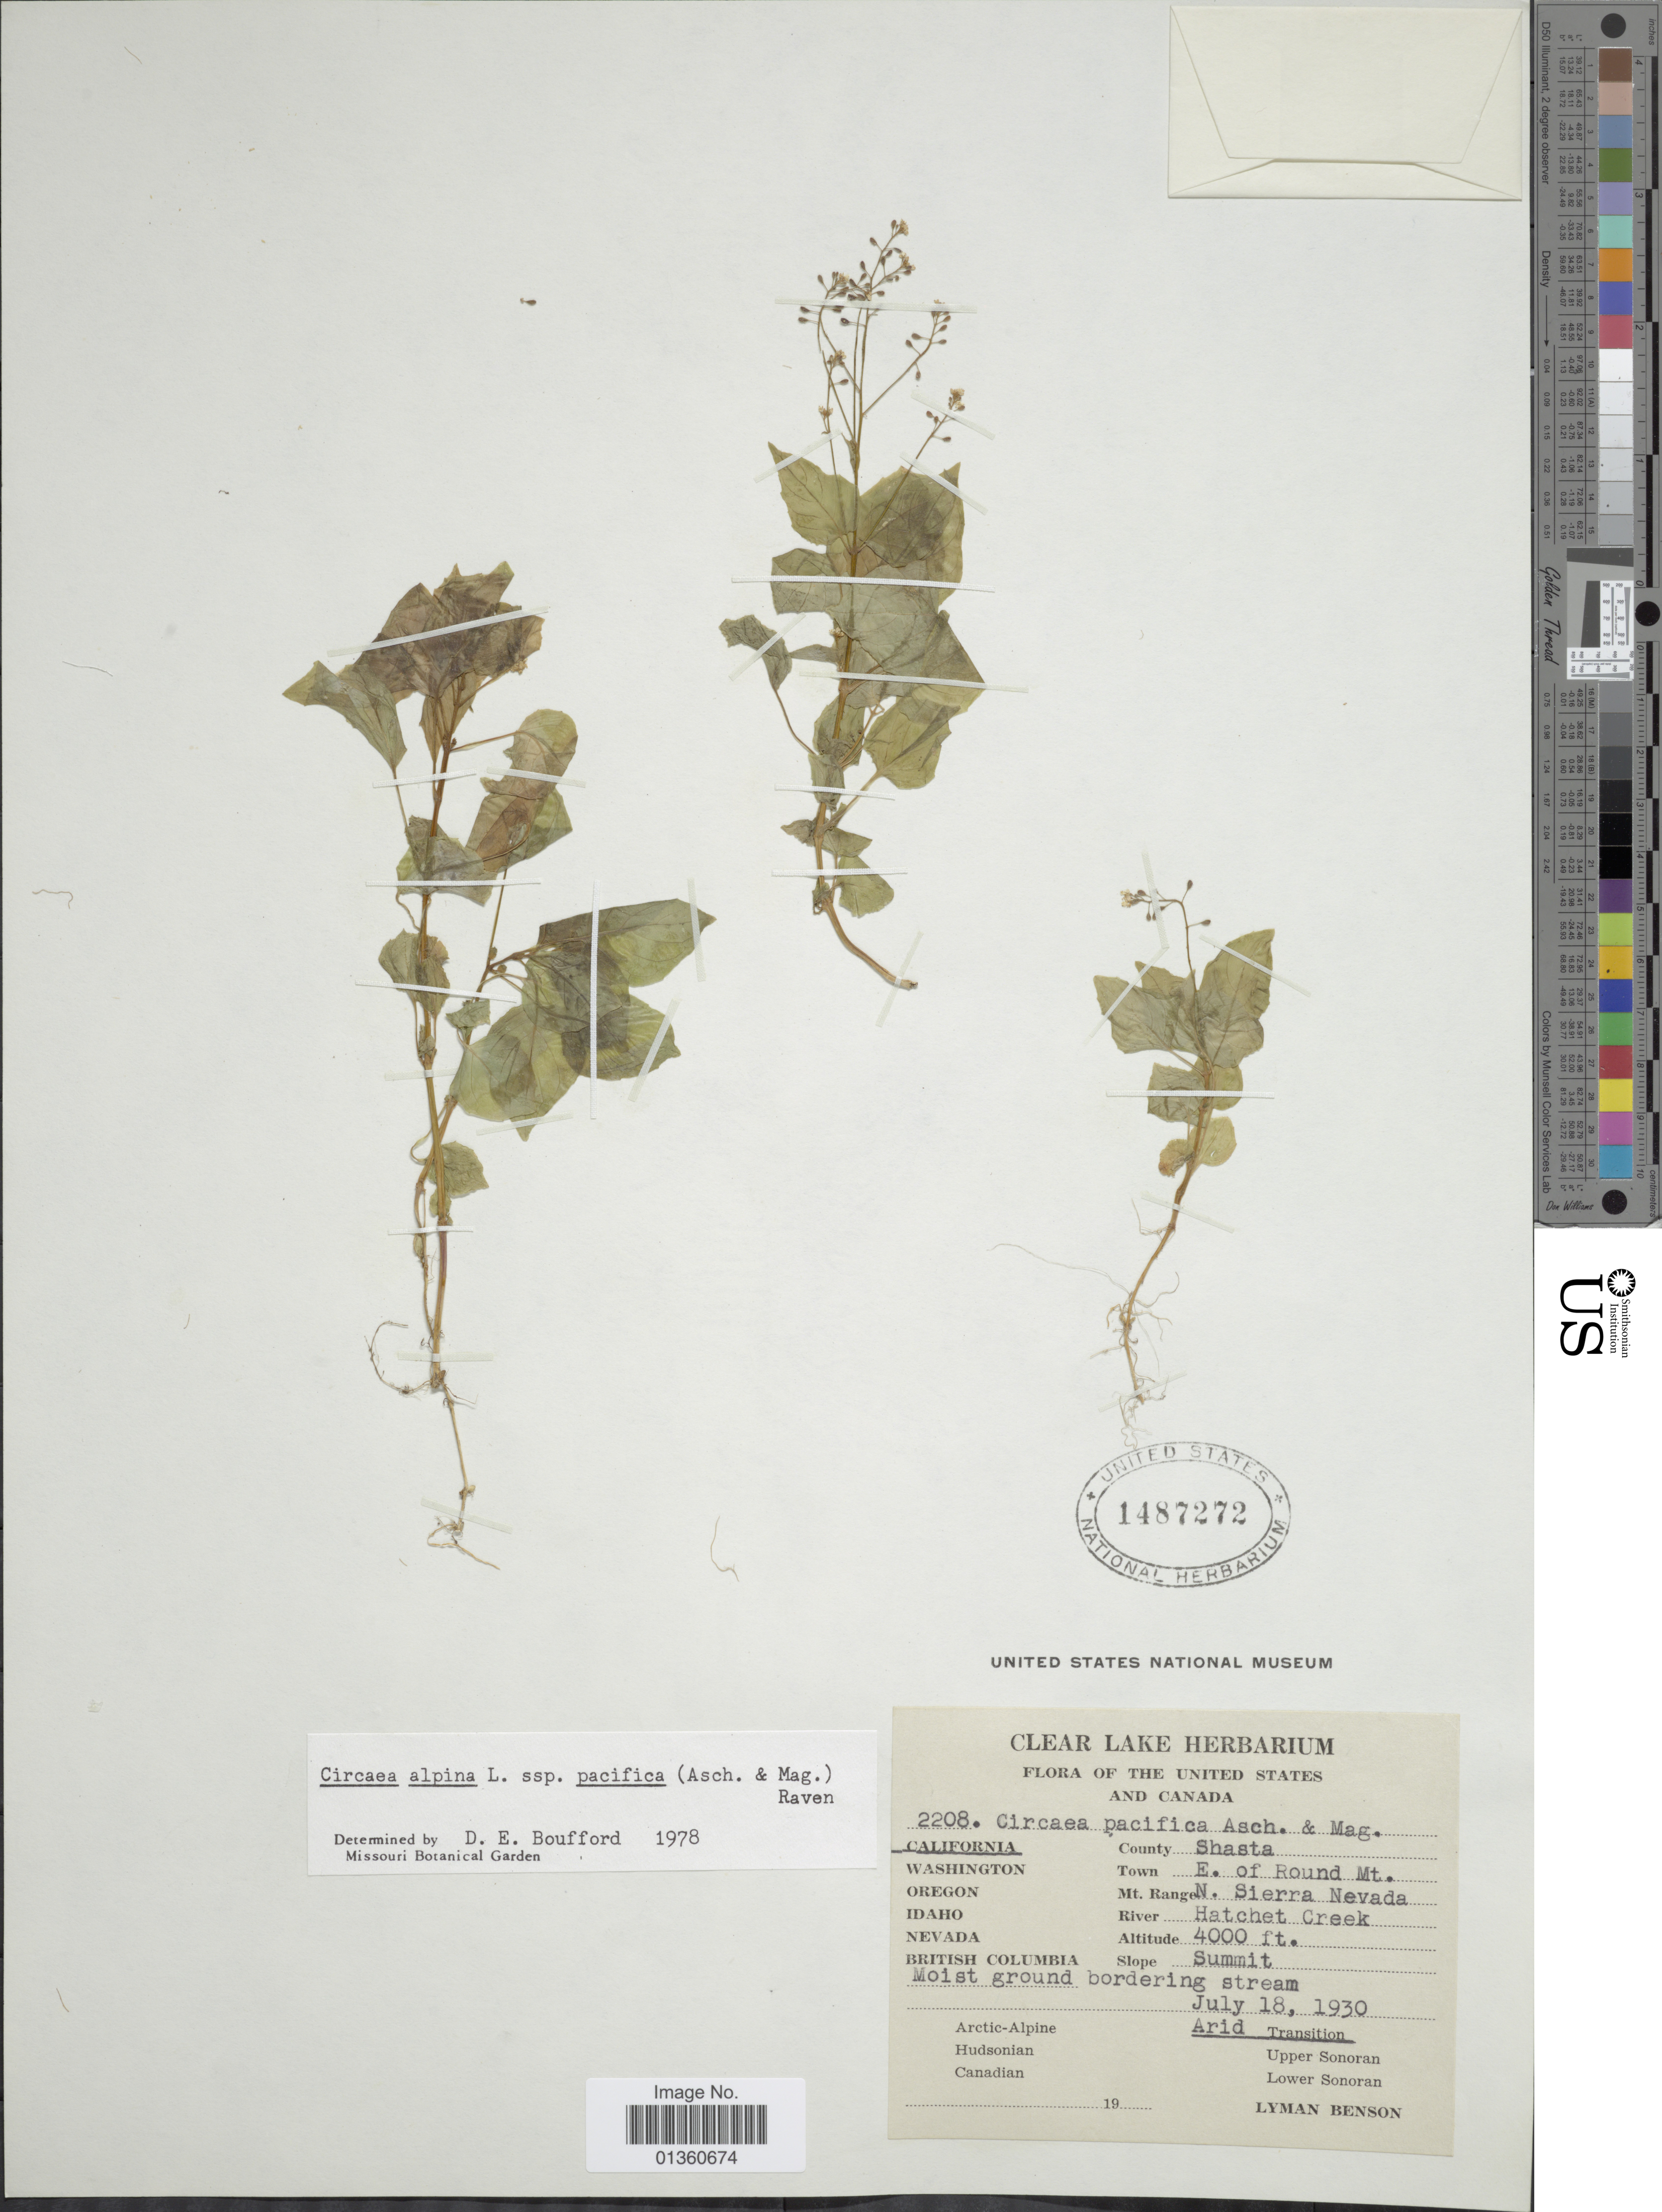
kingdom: Plantae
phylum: Tracheophyta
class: Magnoliopsida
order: Myrtales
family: Onagraceae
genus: Circaea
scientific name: Circaea pacifica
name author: Asch. & Magnus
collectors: L. D. Benson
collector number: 2208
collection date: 1930-07-18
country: United States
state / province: California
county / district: Shasta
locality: County Shasta. Town E. of Round Mt. Mt. Range N. Sierra Nevada. River Hatchet Creek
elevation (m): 1219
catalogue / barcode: US 1487272